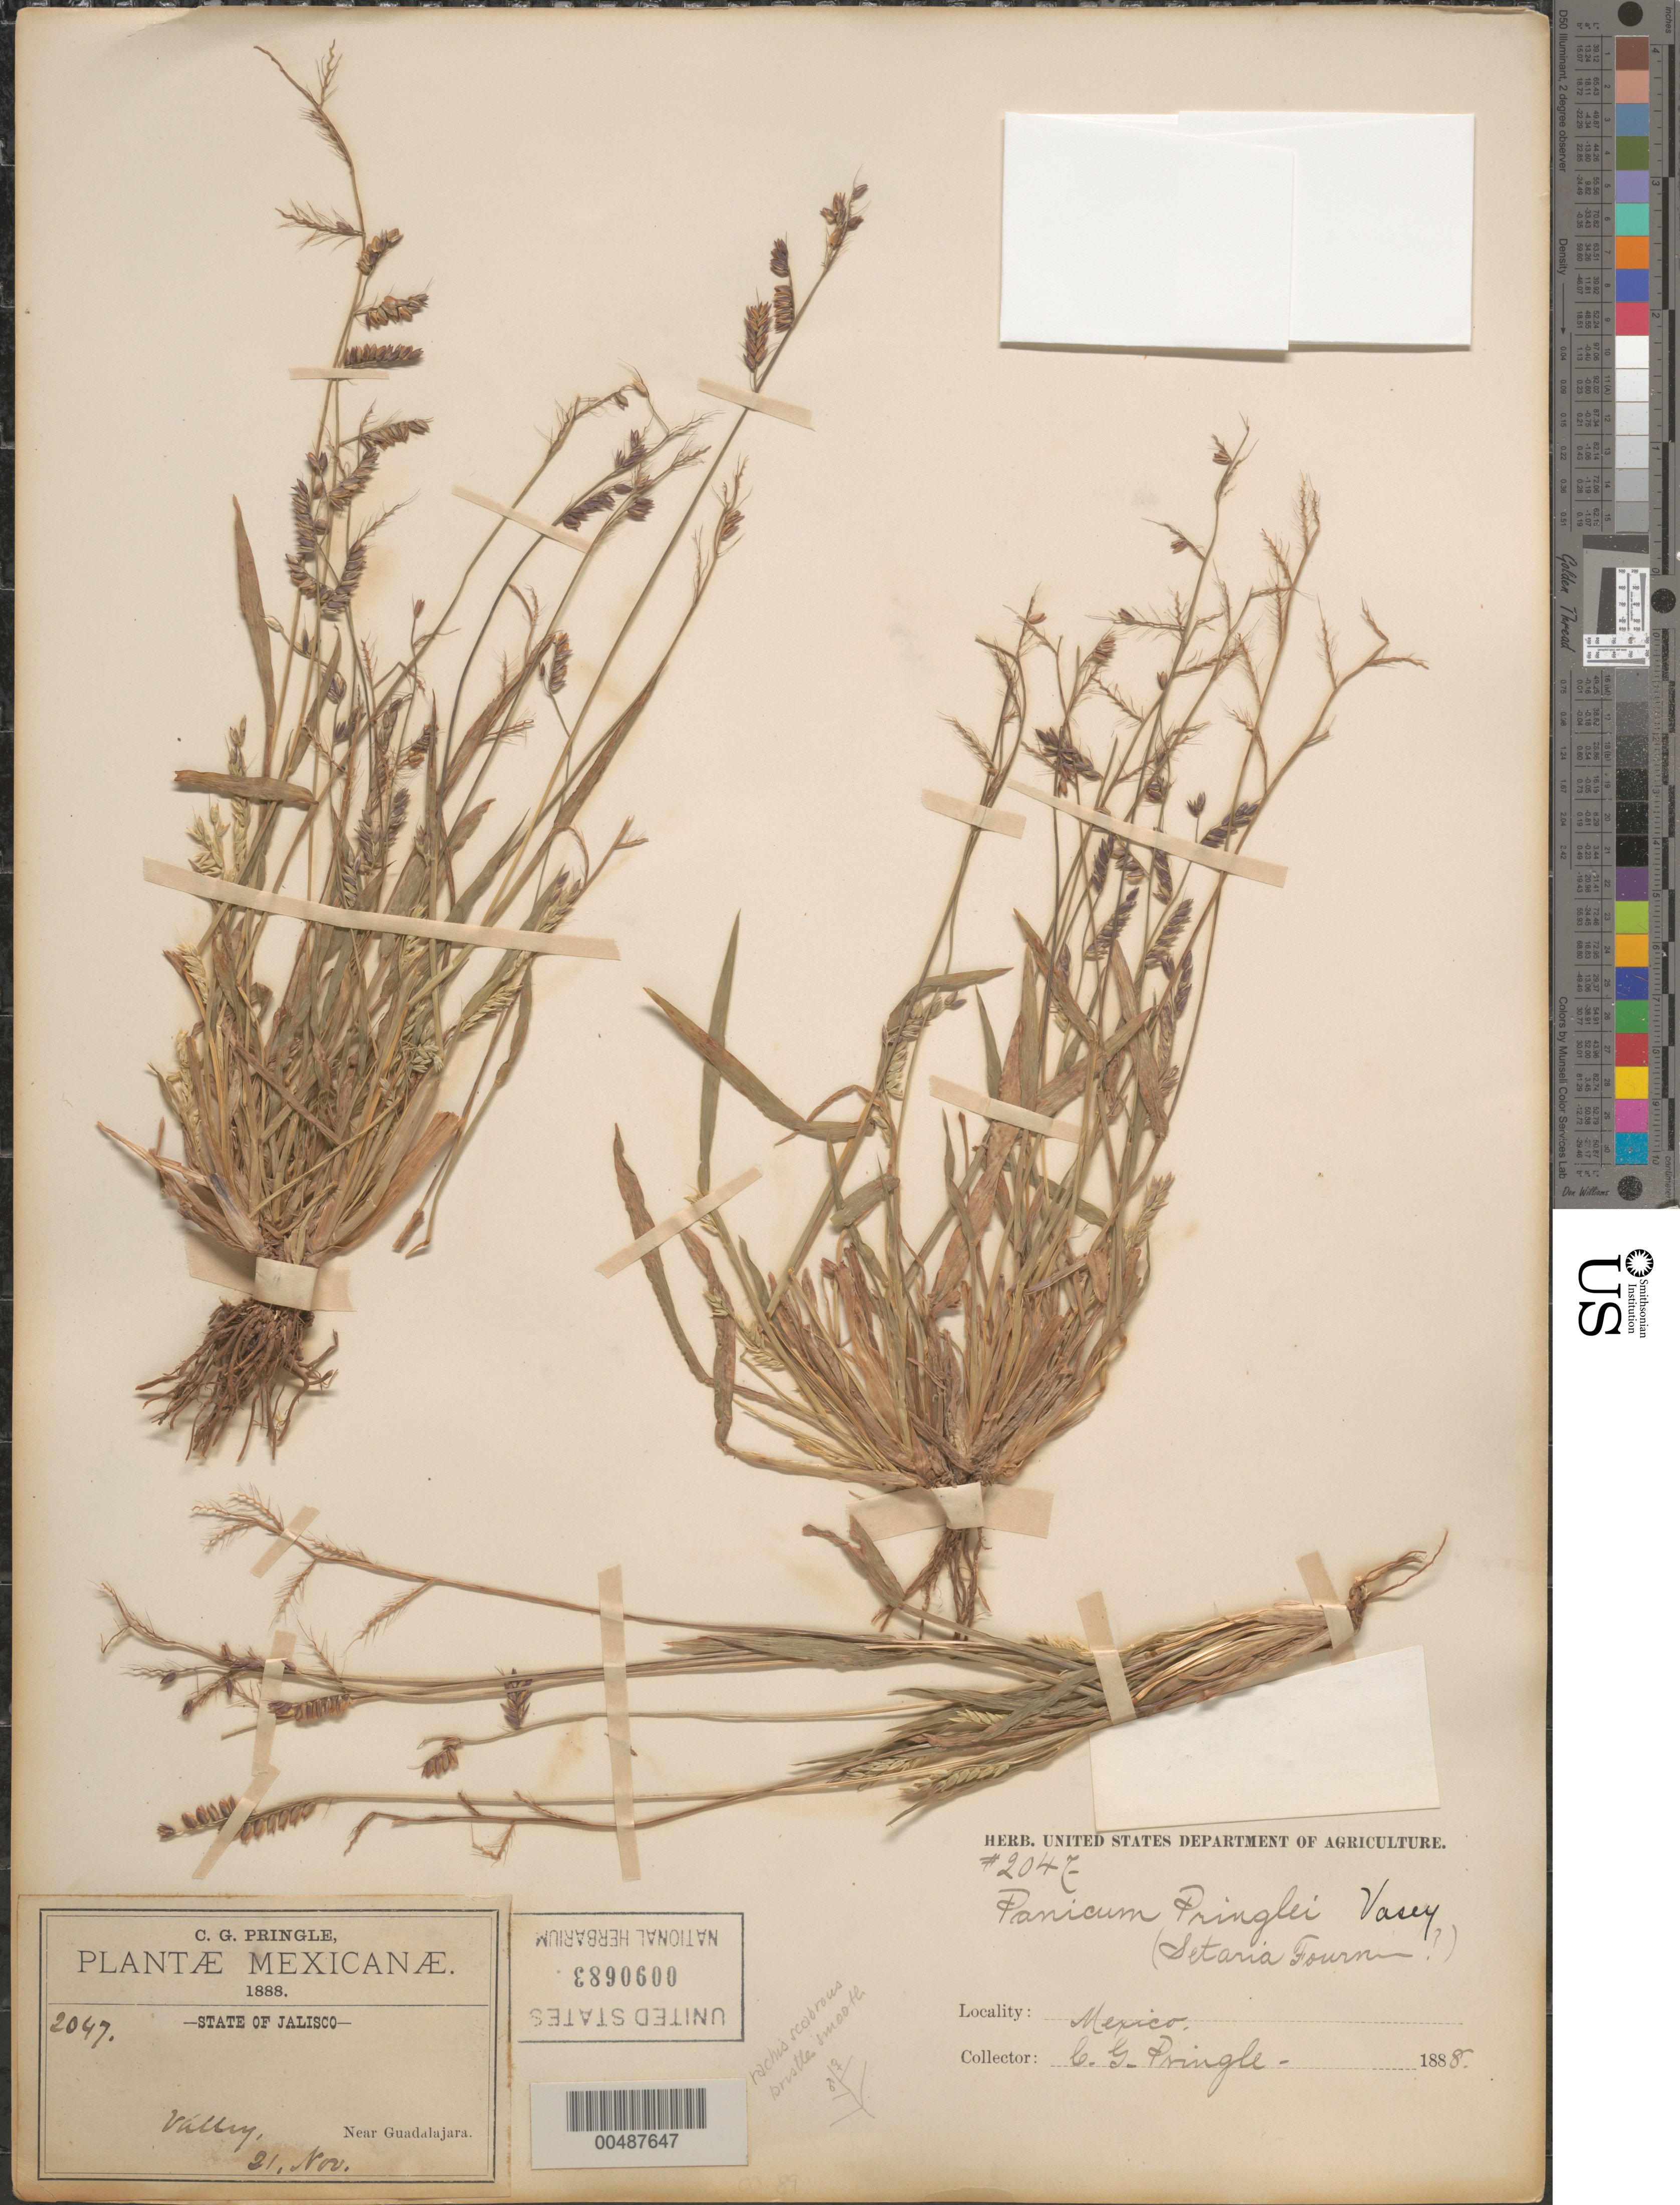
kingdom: Plantae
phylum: Tracheophyta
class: Liliopsida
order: Poales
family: Poaceae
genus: Ixophorus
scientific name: Ixophorus unisetus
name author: (J. Presl) Schltdl.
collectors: C. G. Pringle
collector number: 2047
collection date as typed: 21 Nov 1888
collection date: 1888-11-21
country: Mexico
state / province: Jalisco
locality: Valley, near Guadalajara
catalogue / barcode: US 90683